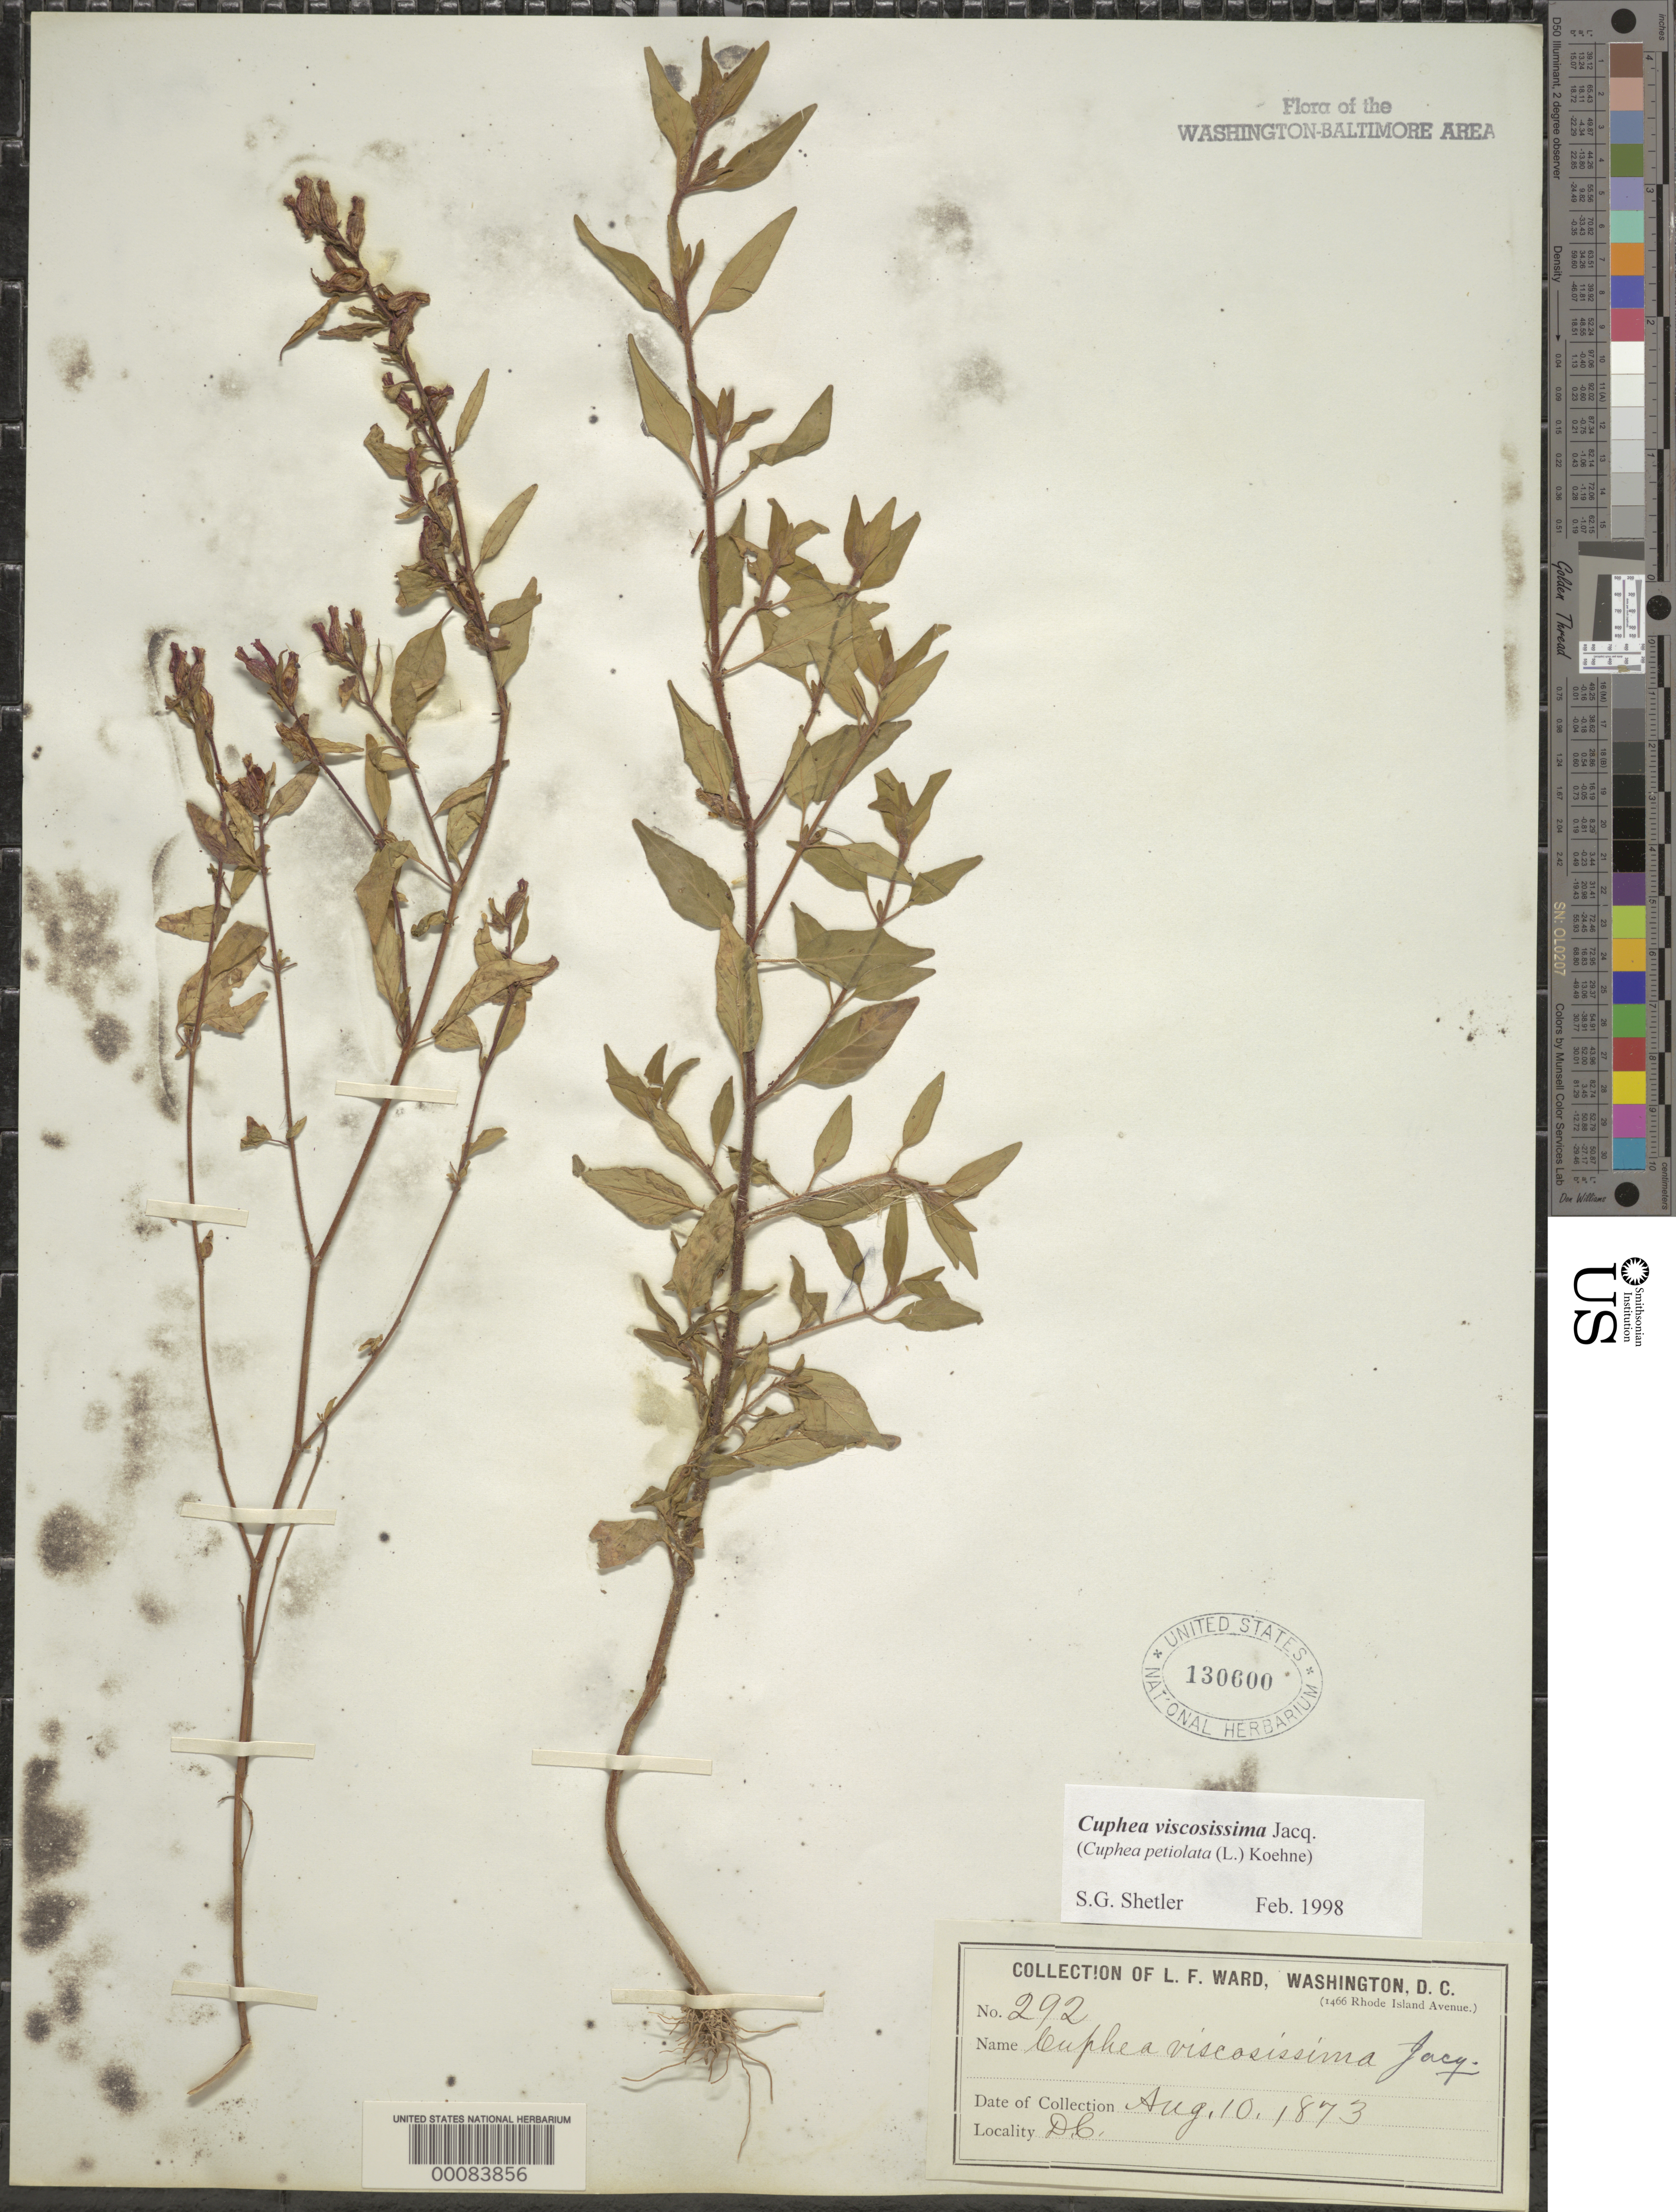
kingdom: Plantae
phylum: Tracheophyta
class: Magnoliopsida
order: Myrtales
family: Lythraceae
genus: Cuphea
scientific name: Cuphea viscosissima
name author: Jacq.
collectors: L. F. Ward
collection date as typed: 10 Aug 1873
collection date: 1873-08-10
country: United States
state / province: District of Columbia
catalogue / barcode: US 130600